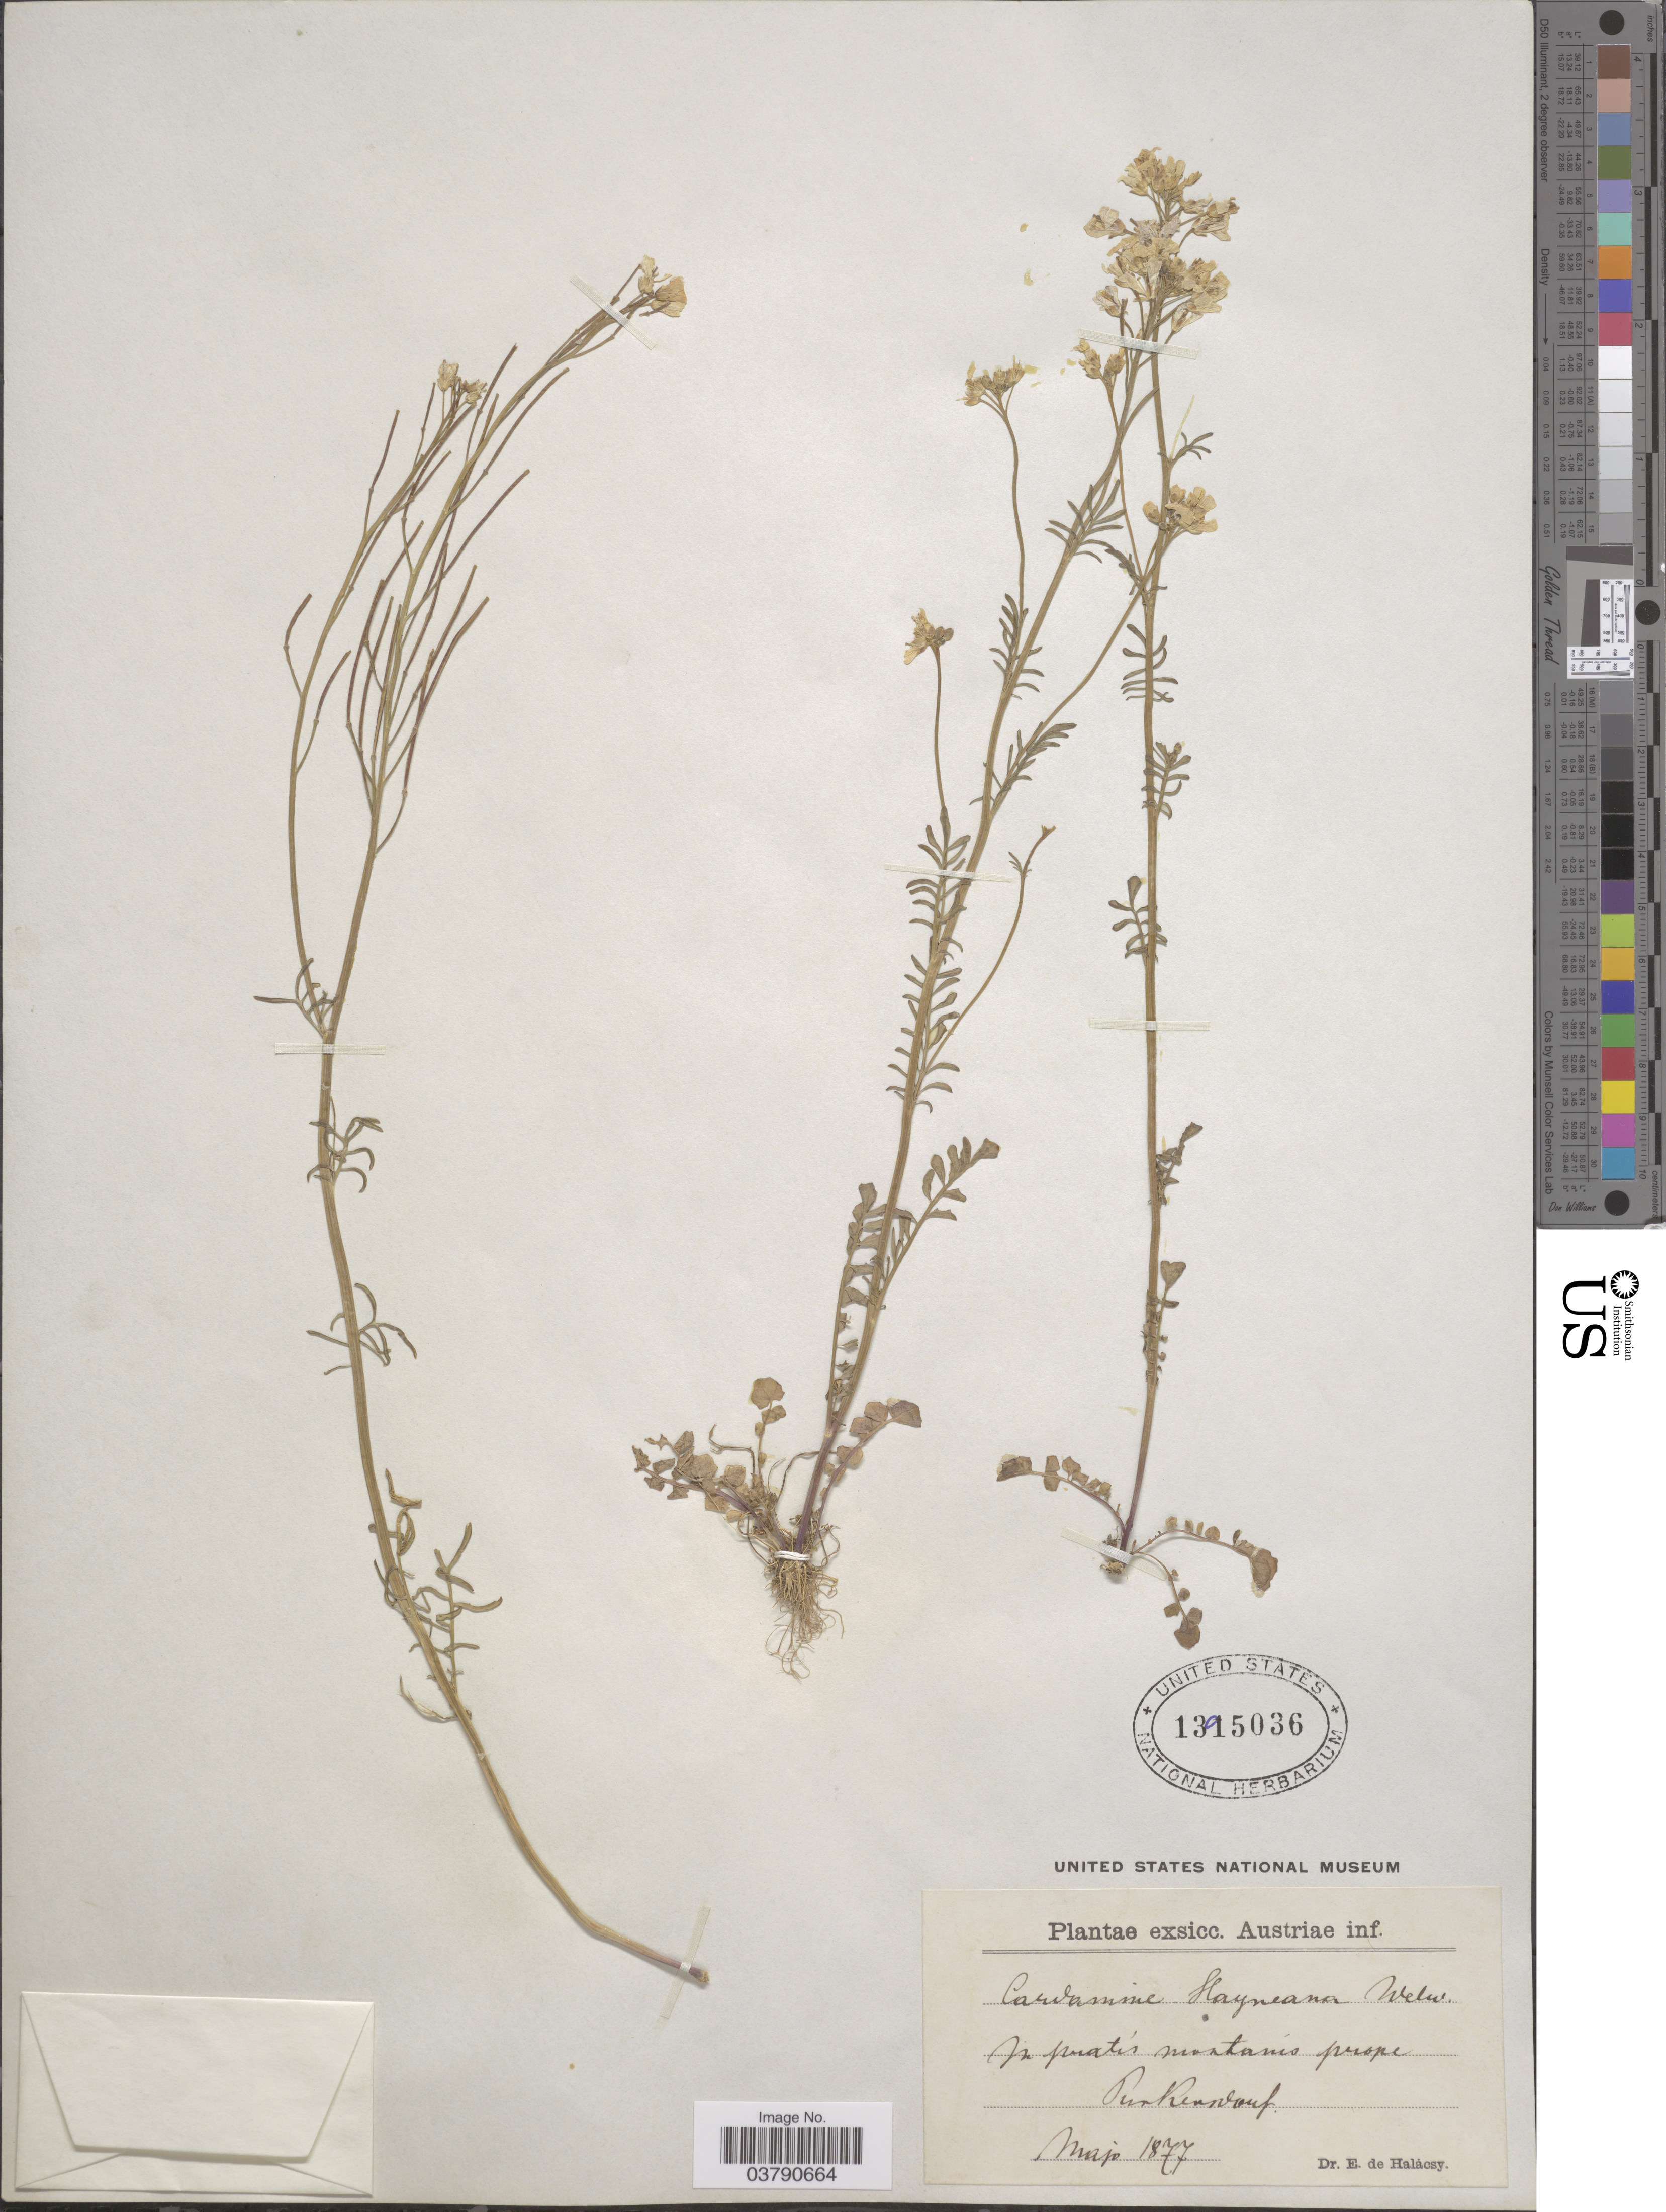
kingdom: Plantae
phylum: Tracheophyta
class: Magnoliopsida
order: Brassicales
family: Brassicaceae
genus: Cardamine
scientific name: Cardamine hayneana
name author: Welw. ex Rchb.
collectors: E. von Halacsy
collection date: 1877-05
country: Austria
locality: Austriae inf. In pratis montanis prope Purkersdorf.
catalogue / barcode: US 1395036